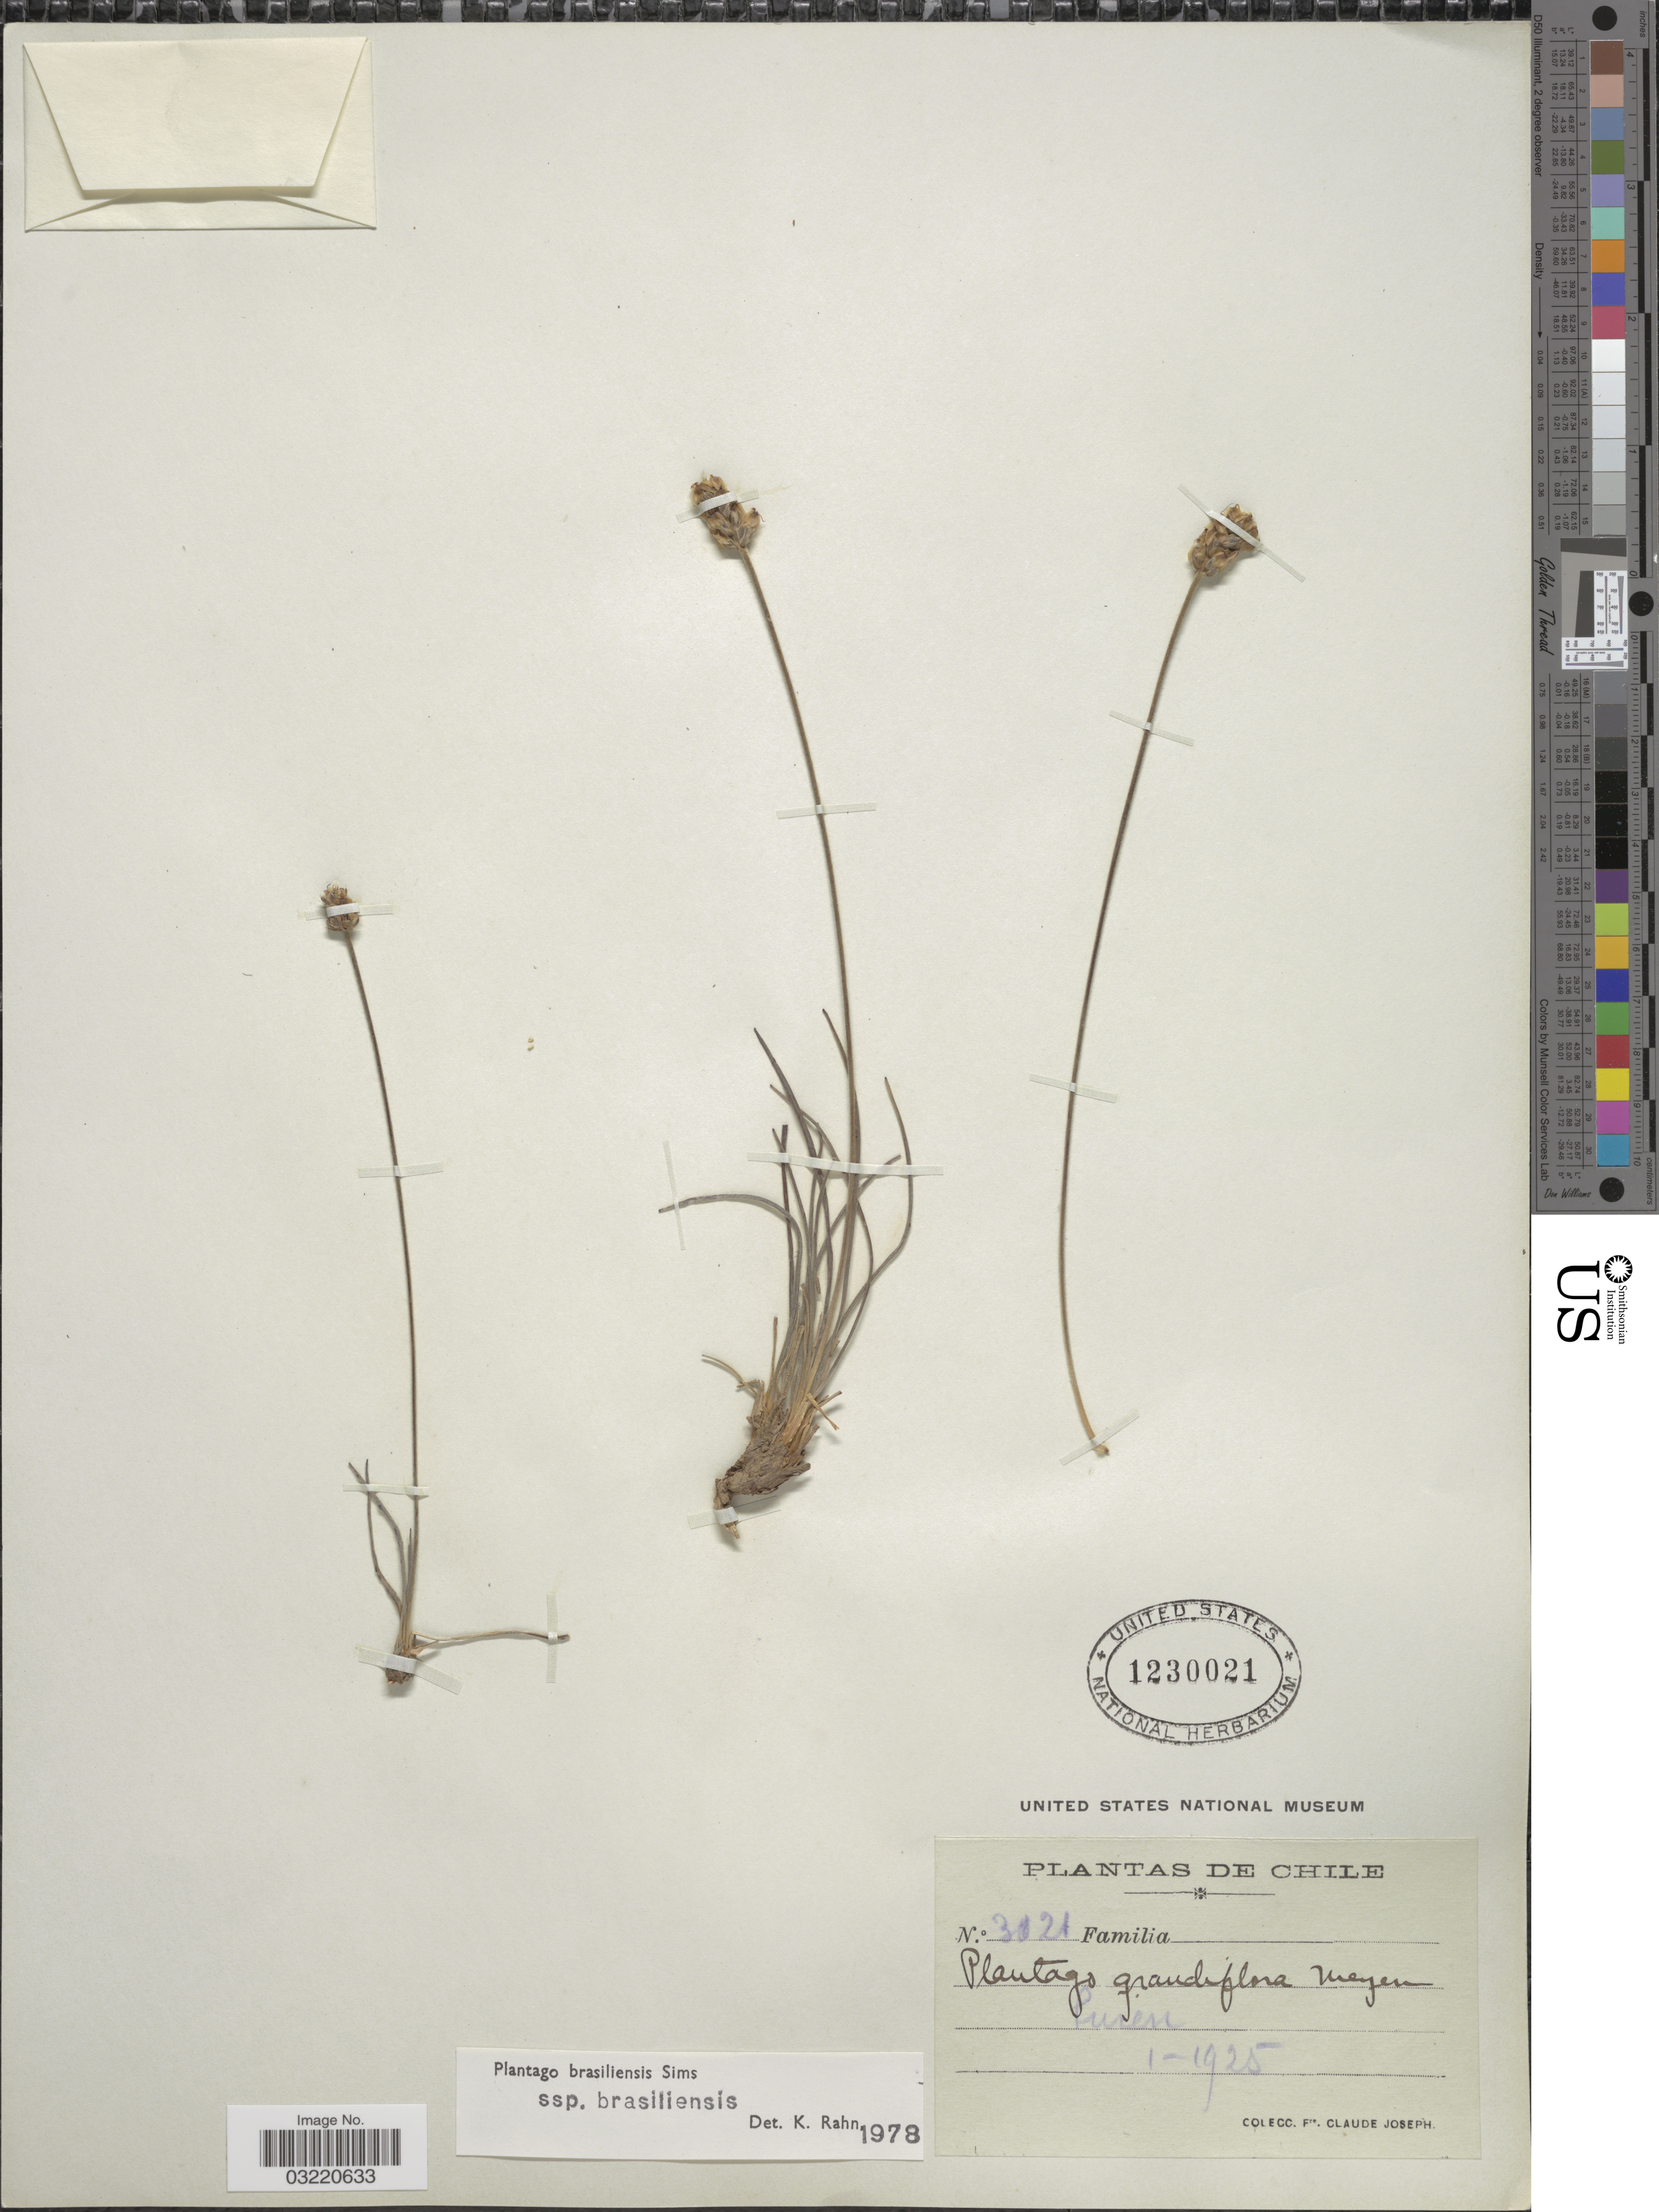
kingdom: Plantae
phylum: Tracheophyta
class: Magnoliopsida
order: Lamiales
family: Plantaginaceae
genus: Plantago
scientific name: Plantago brasiliensis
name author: Sims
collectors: Frere Claude Joseph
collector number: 3021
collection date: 1925-01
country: Chile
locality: Puren.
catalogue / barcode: US 1230021